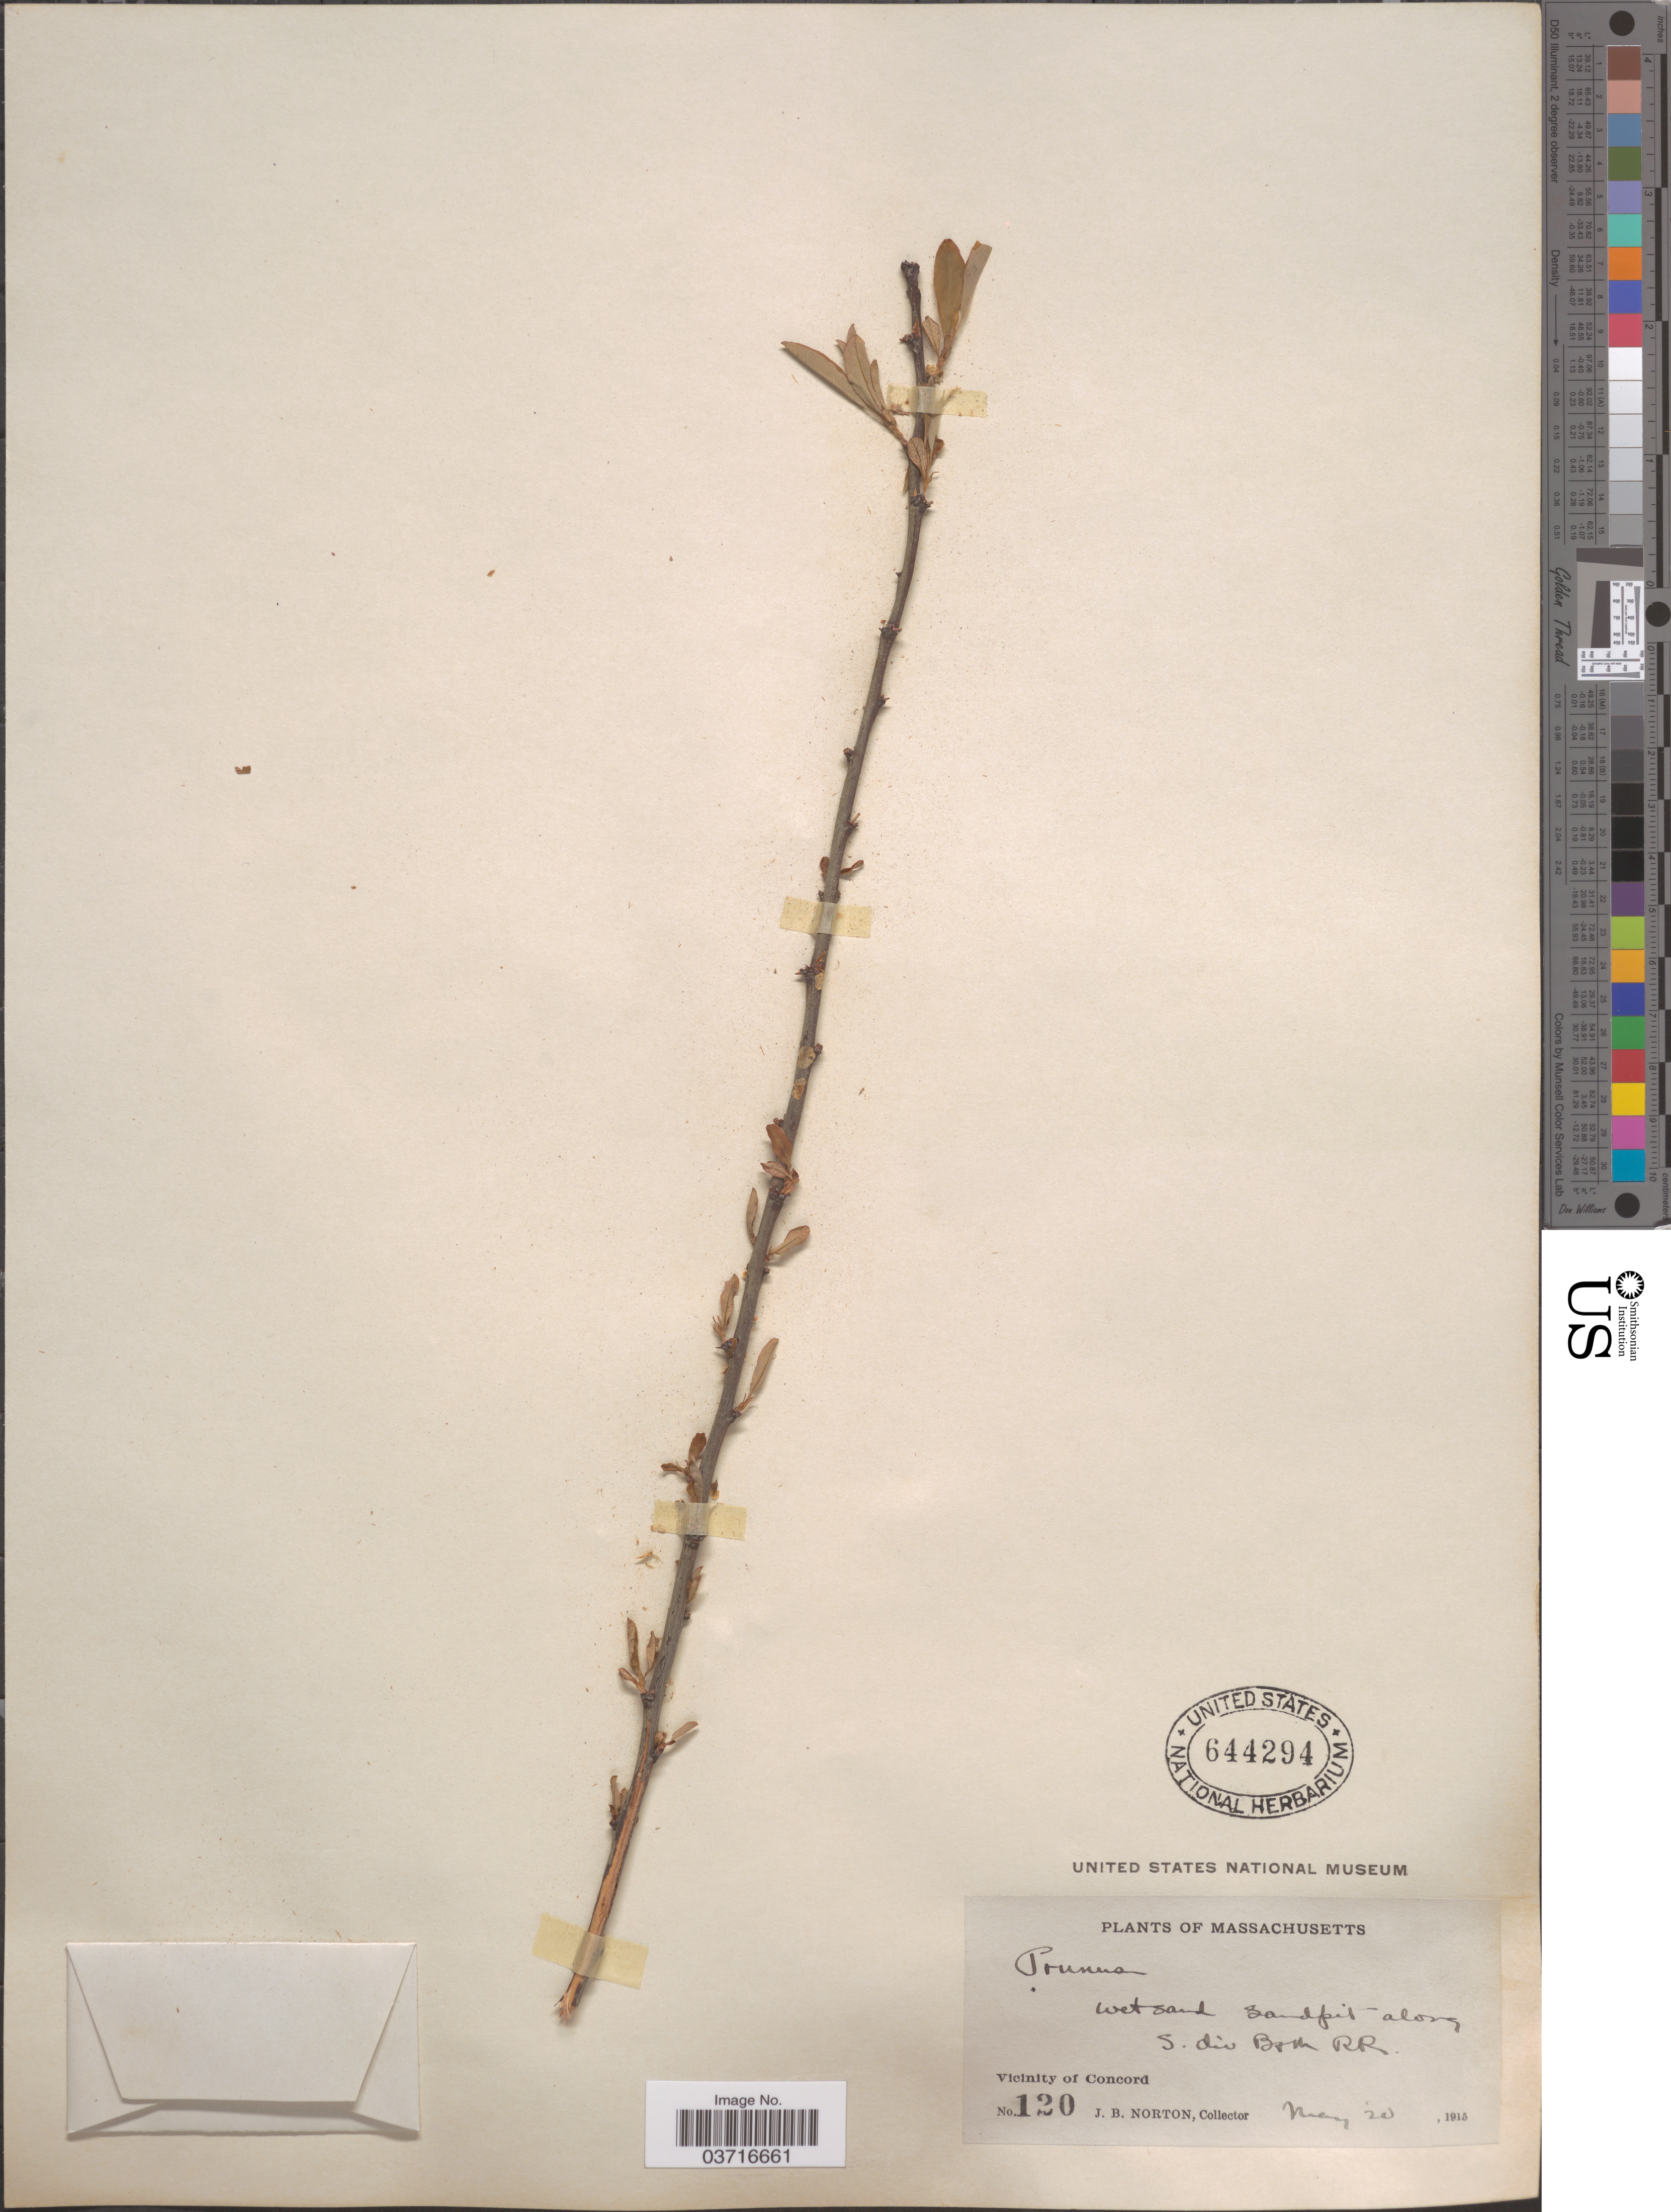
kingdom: Plantae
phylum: Tracheophyta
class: Magnoliopsida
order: Rosales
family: Rosaceae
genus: Prunus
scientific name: Prunus sp.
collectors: J. B. Norton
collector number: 120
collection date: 1915-05-20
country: United States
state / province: Massachusetts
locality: Sandpit along S. div B&M RR. Vicinity of Concord.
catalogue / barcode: US 644294